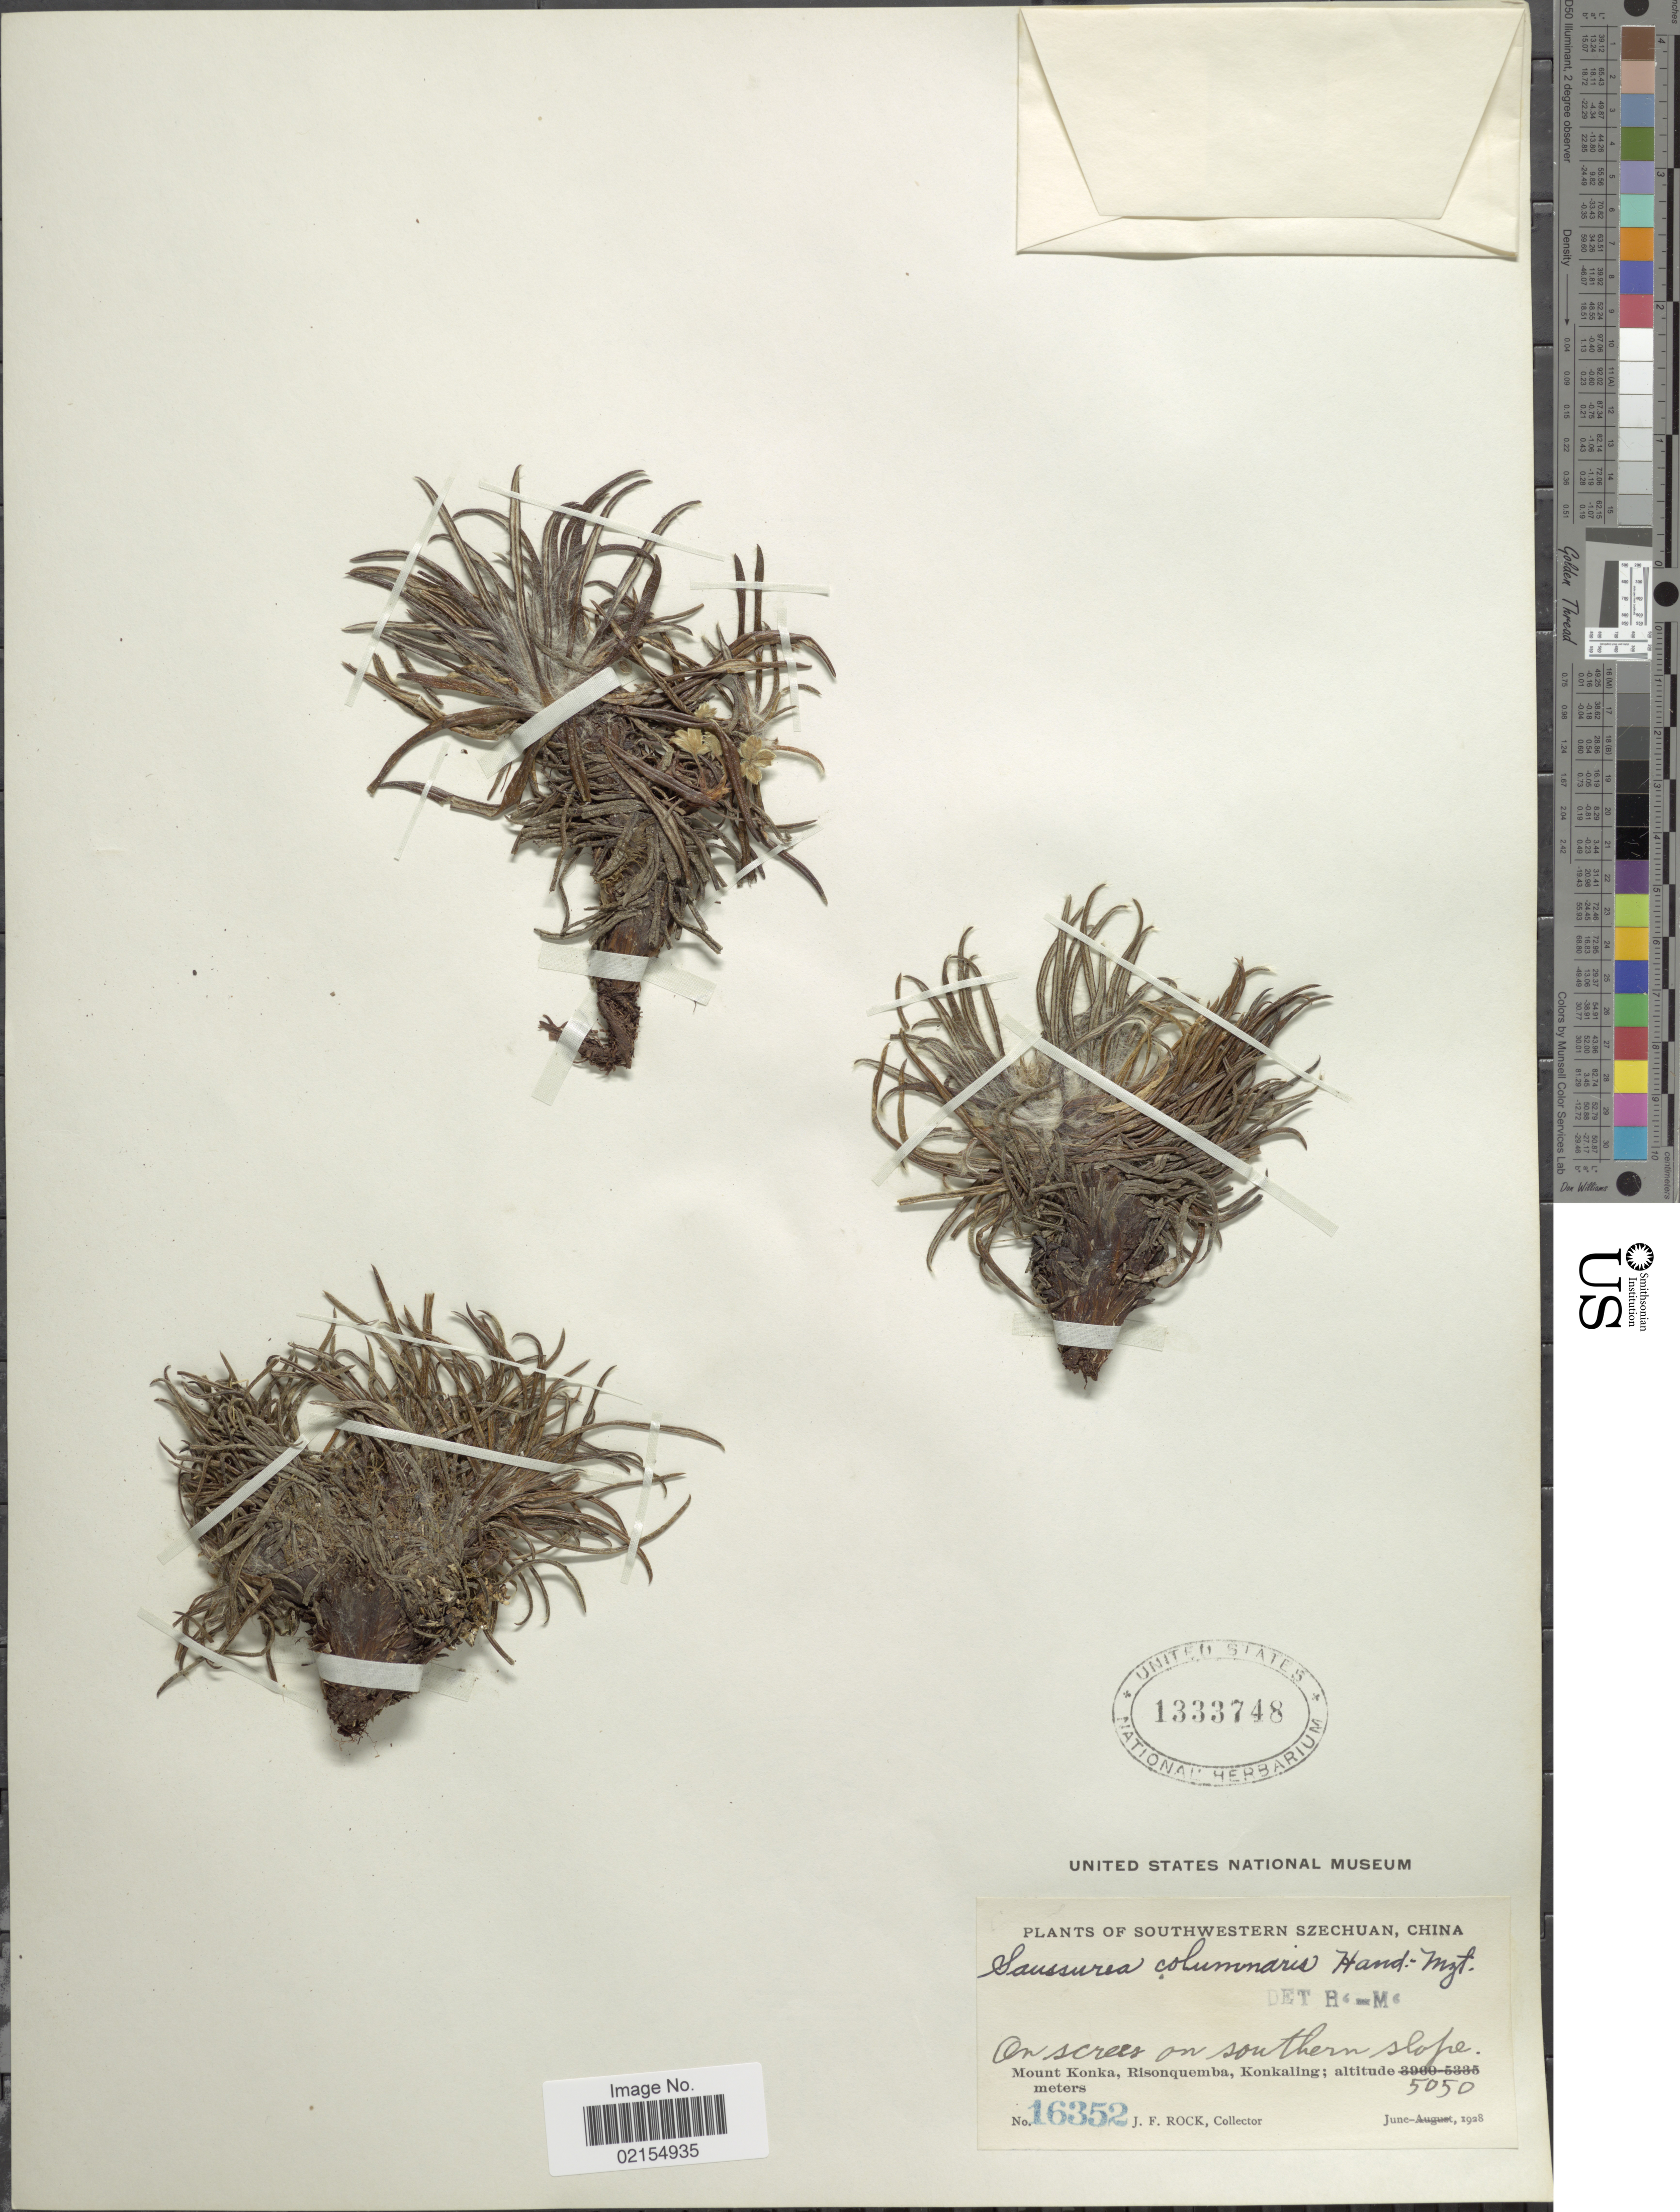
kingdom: Plantae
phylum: Tracheophyta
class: Magnoliopsida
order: Asterales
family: Asteraceae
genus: Saussurea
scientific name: Saussurea columnaris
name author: Hand.-Mazz.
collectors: J. Rock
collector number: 16352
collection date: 1928-06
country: China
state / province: Sichuan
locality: Southwestern Szechuan, China, Mount Konka, Risonquemba, Konkaling, On scress on southern slope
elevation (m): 5050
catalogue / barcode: US 1333748